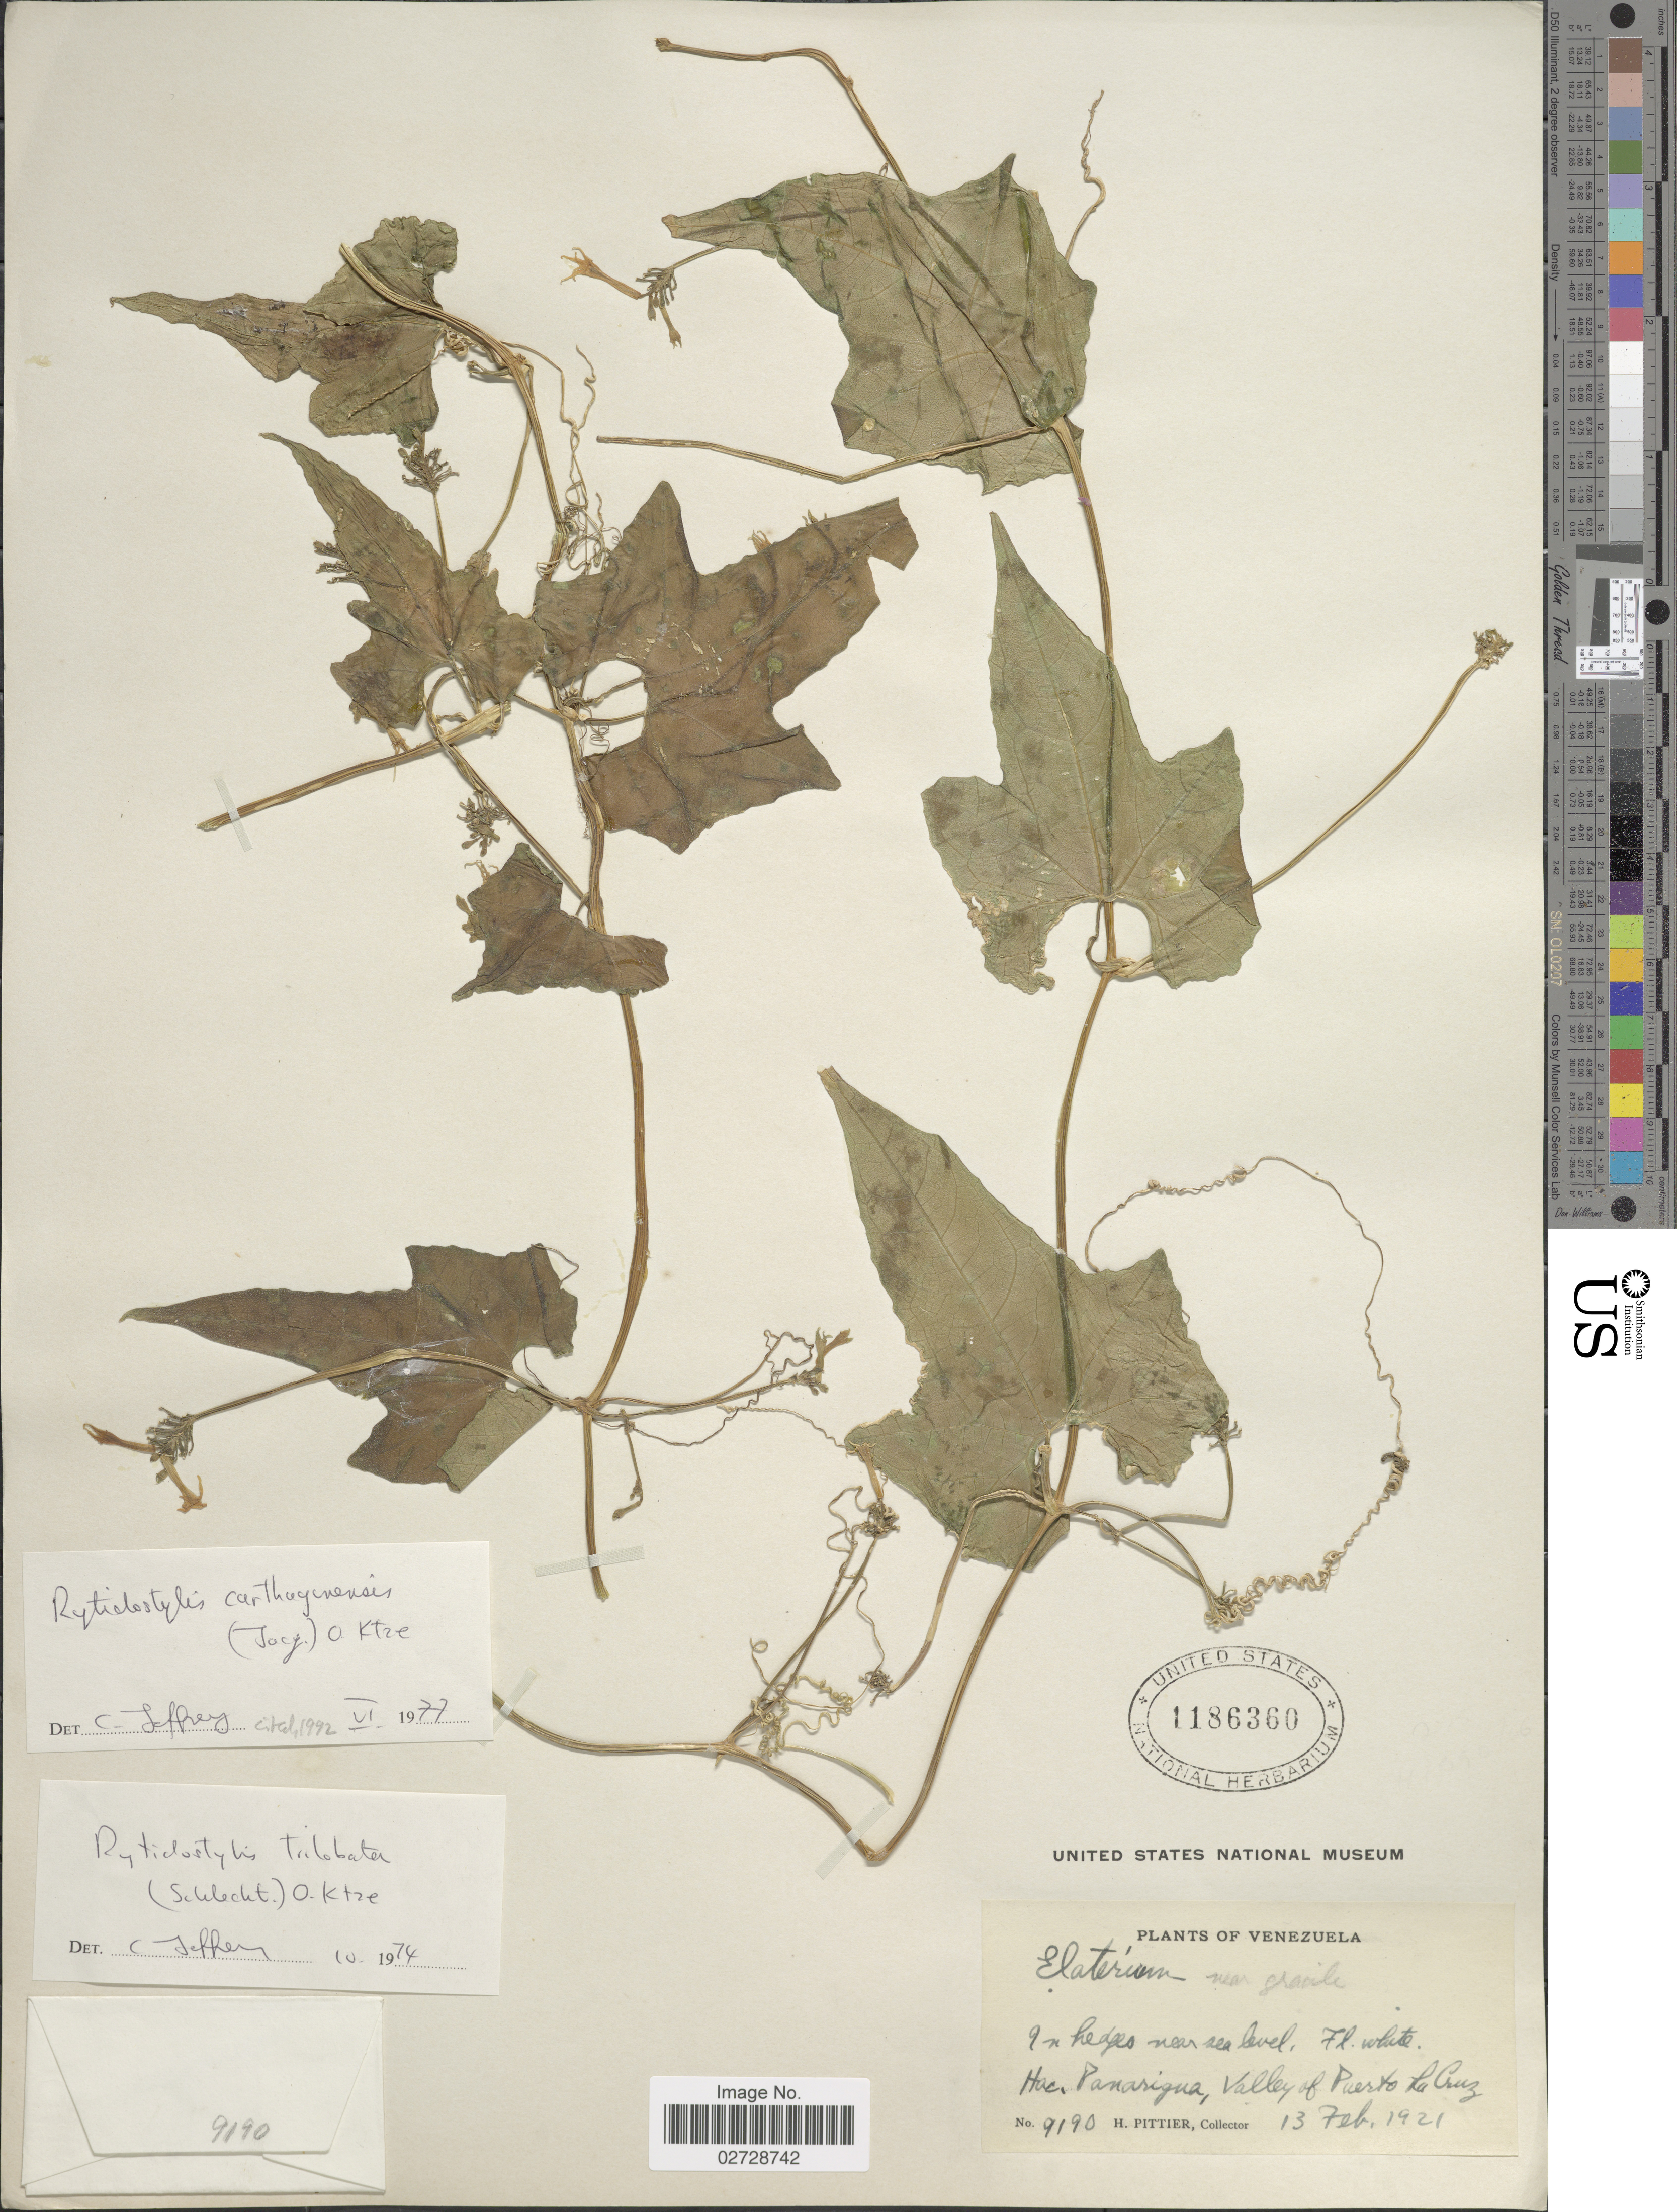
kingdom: Plantae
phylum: Tracheophyta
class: Magnoliopsida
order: Cucurbitales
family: Cucurbitaceae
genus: Cyclanthera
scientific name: Cyclanthera carthagenensis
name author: (Jacq.) H. Schaef. & S.S. Renner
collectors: H. F. Pittier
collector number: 9190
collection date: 1921-02-13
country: Venezuela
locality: In hedges. Hac. Panarigua, Valley of Puerto La Cruz.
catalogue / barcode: US 1186360